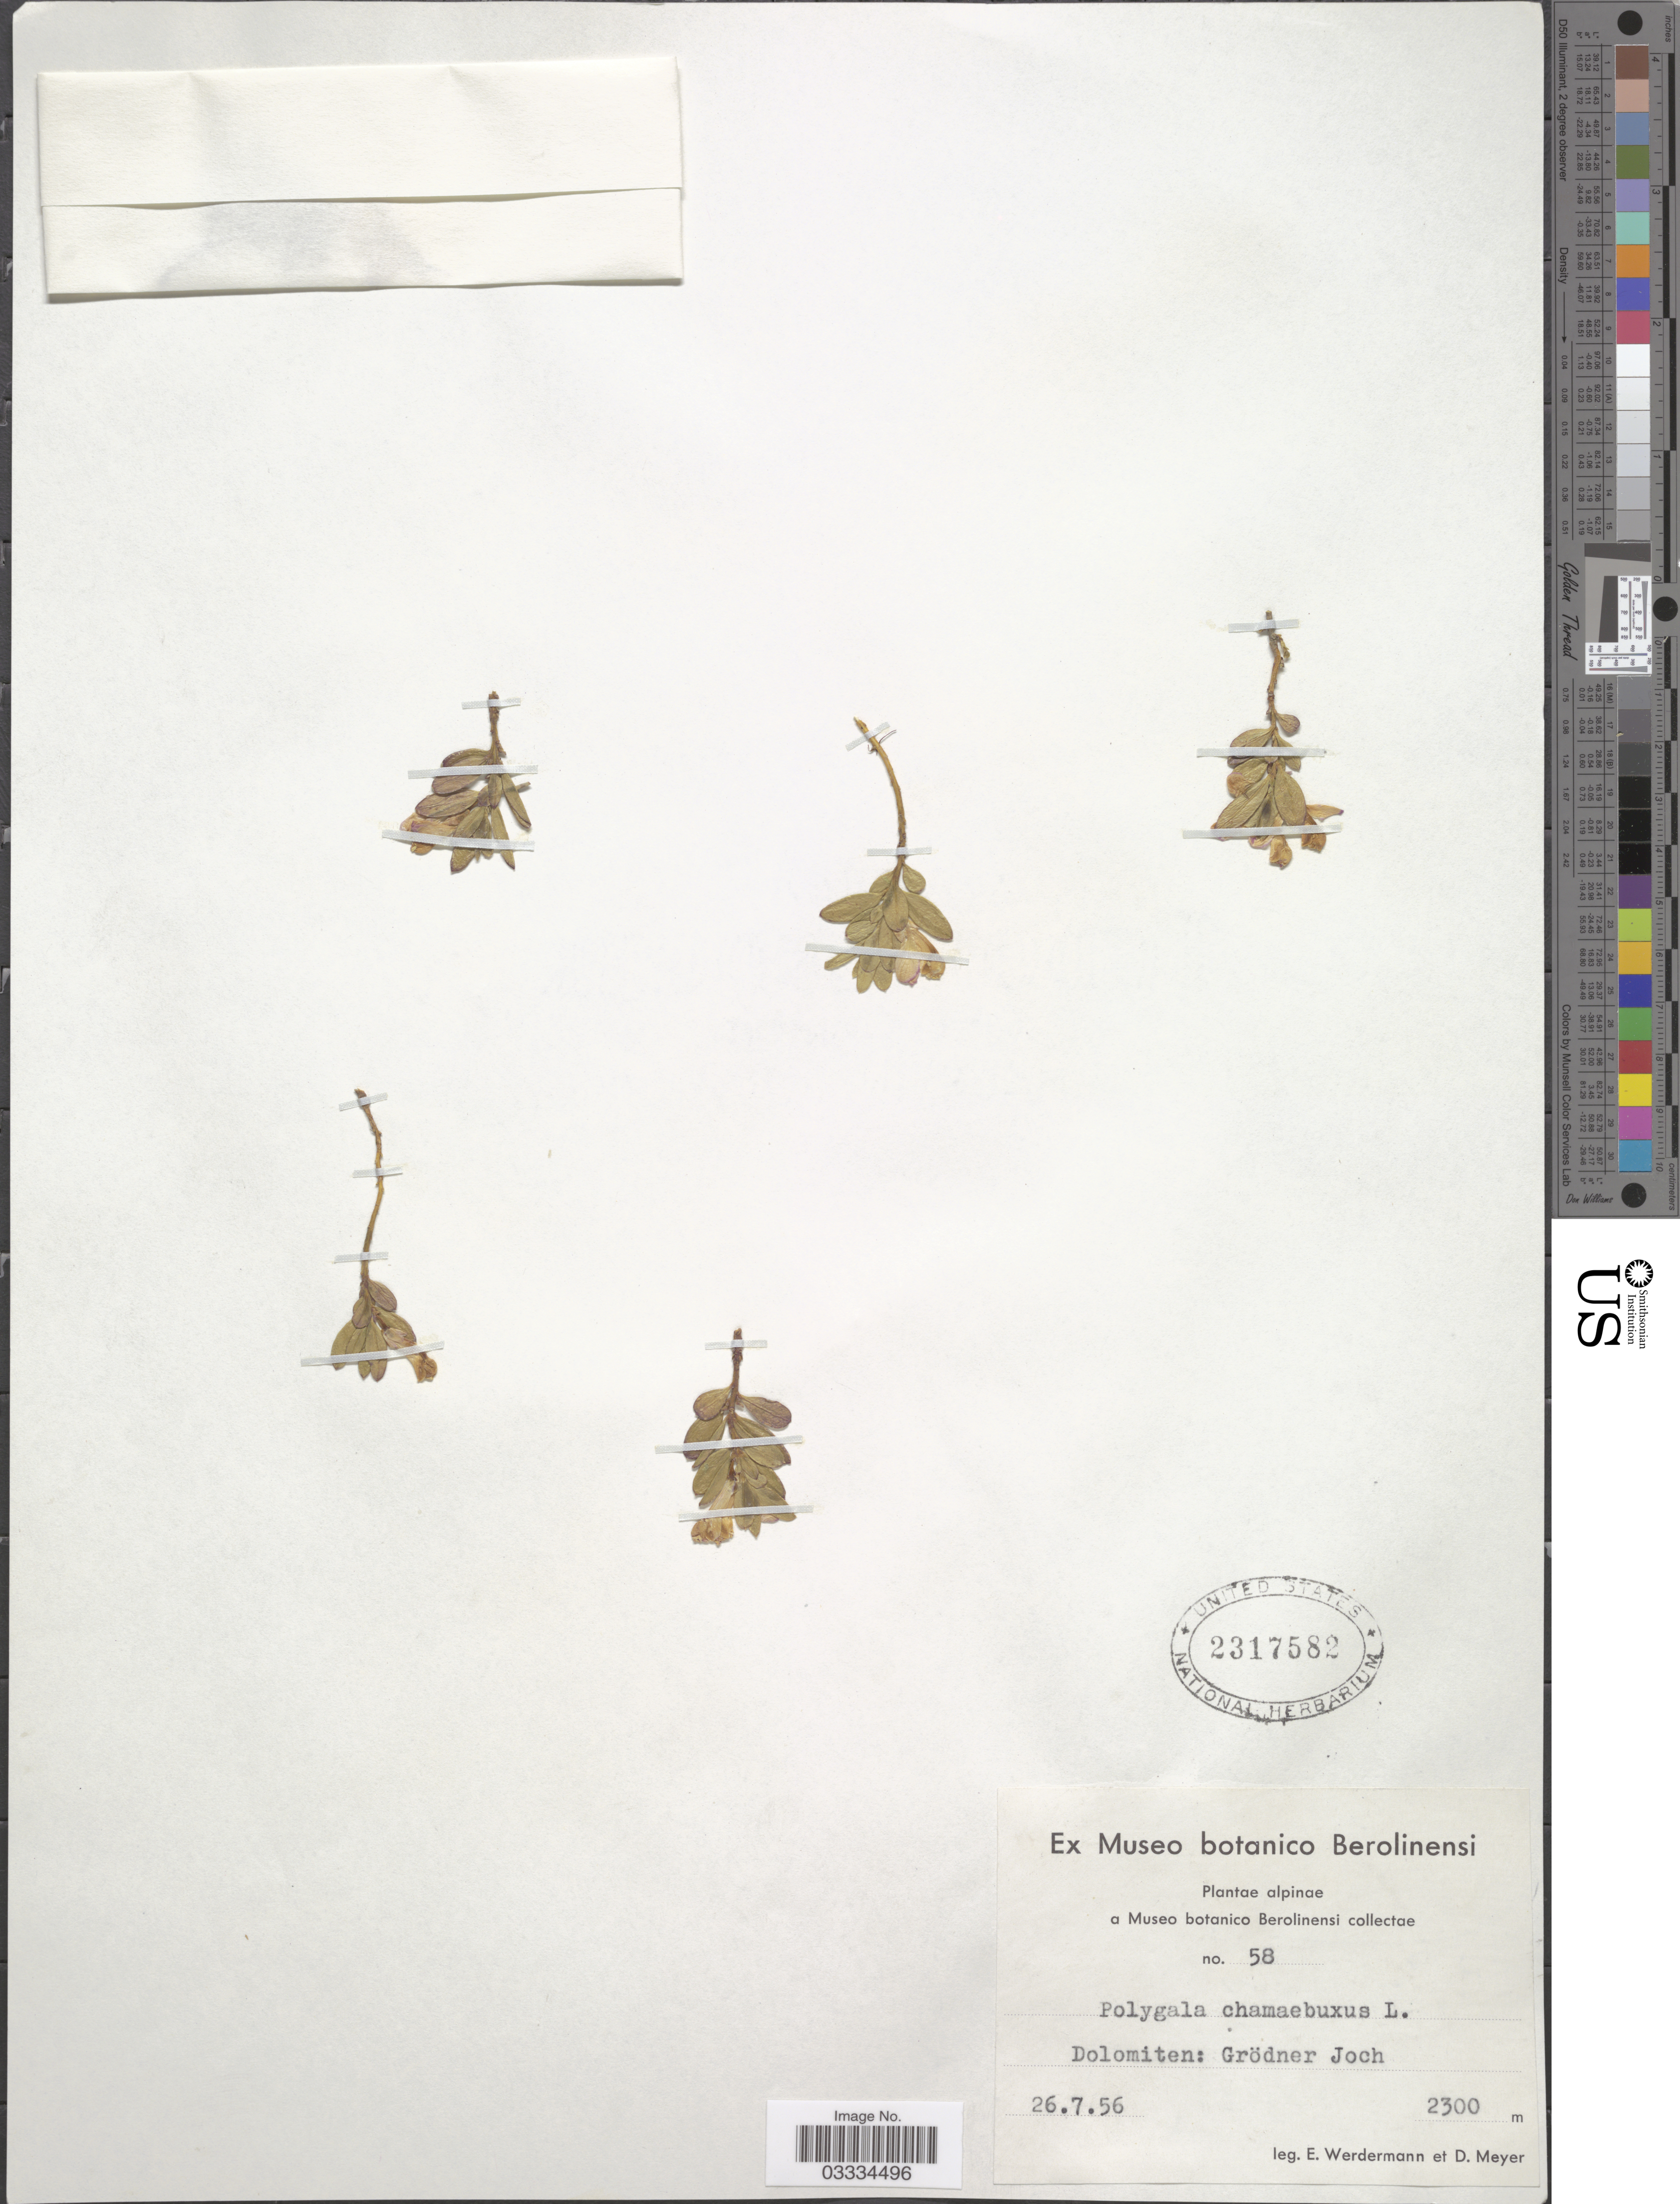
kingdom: Plantae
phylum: Tracheophyta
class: Magnoliopsida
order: Fabales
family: Polygalaceae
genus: Polygaloides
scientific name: Polygaloides chamaebuxus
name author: (L.) O. Schwarz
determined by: Strong, Mark T., (BOT), Smithsonian Institution - National Museum of Natural History (UNITED STATES)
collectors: E. Werdermann & D. Meyer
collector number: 58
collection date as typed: Transcribed d/m/y: 26/7/56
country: Italy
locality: Alpinae. Dolomiten: Grödner Joch.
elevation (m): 2300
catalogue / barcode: US 2317582